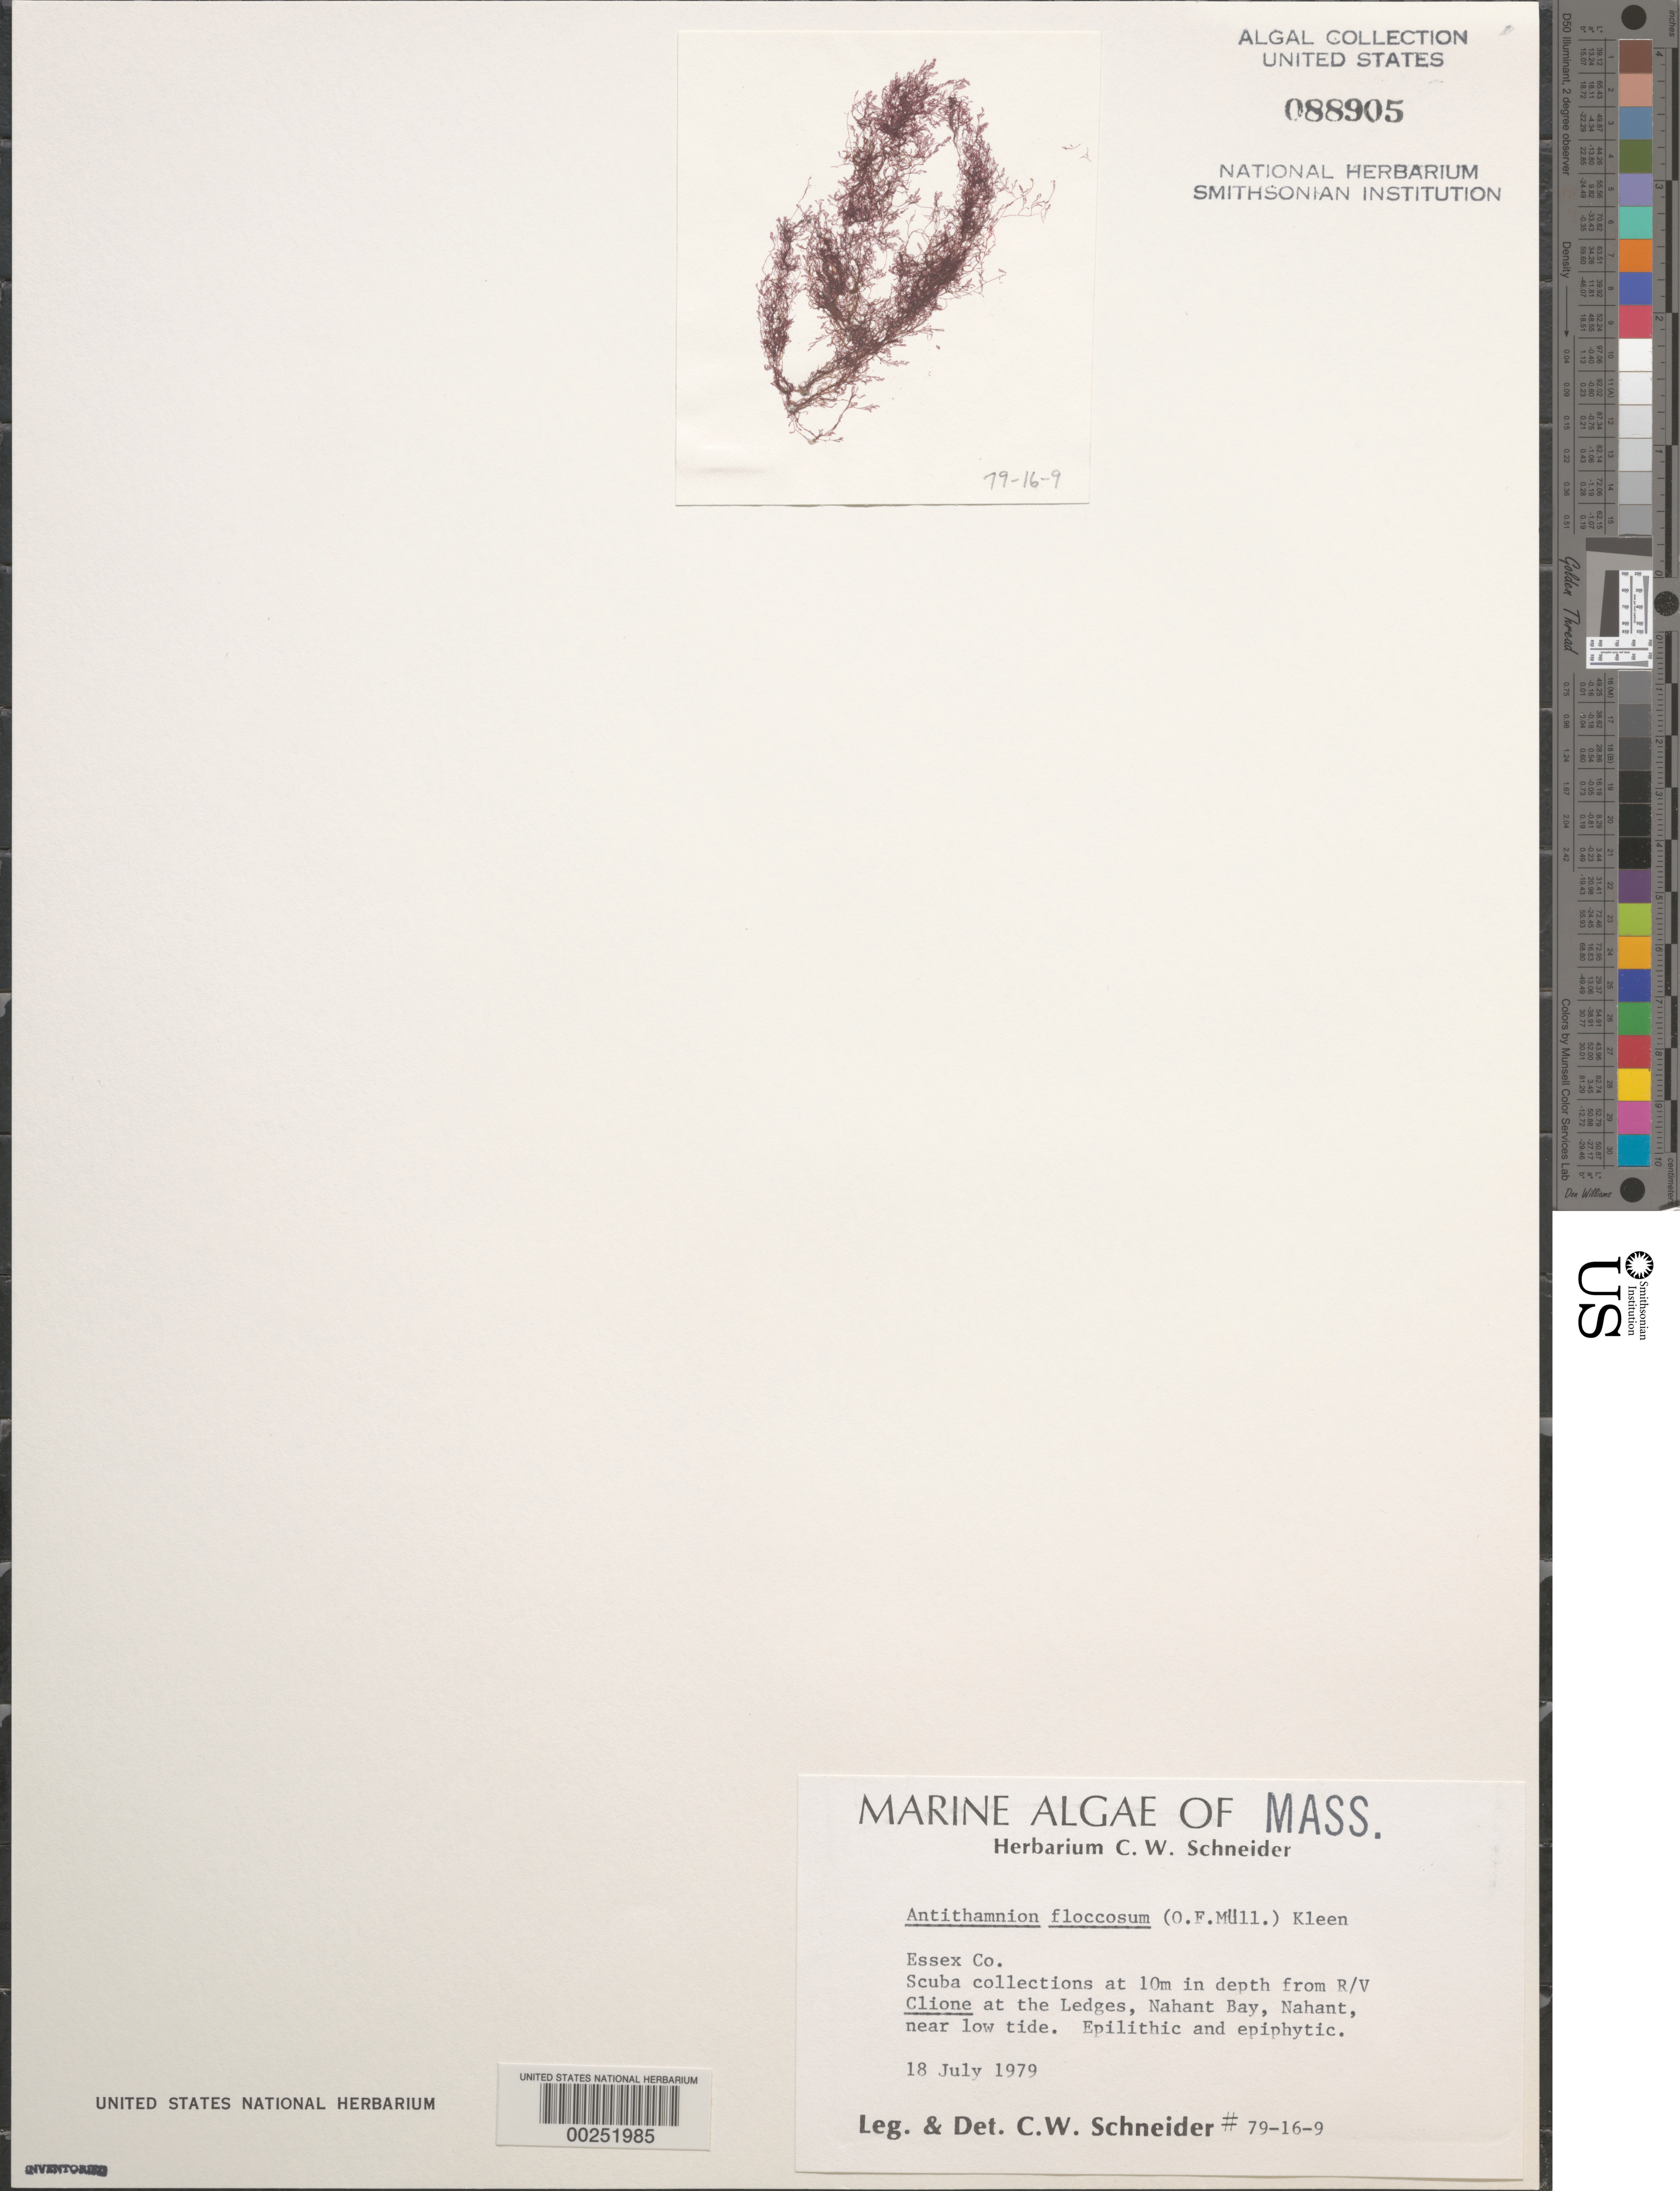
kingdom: Plantae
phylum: Rhodophyta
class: Florideophyceae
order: Ceramiales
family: Ceramiaceae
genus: Antithamnionella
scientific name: Antithamnionella floccosa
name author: (O.F. Muell.) Whittick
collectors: C. W. Schneider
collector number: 79-16-9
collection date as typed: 18 Jul 1979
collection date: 1979-07-18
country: United States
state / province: Massachusetts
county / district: Essex County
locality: The Ledges, Nahant Bay, Nahant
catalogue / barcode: US 88905